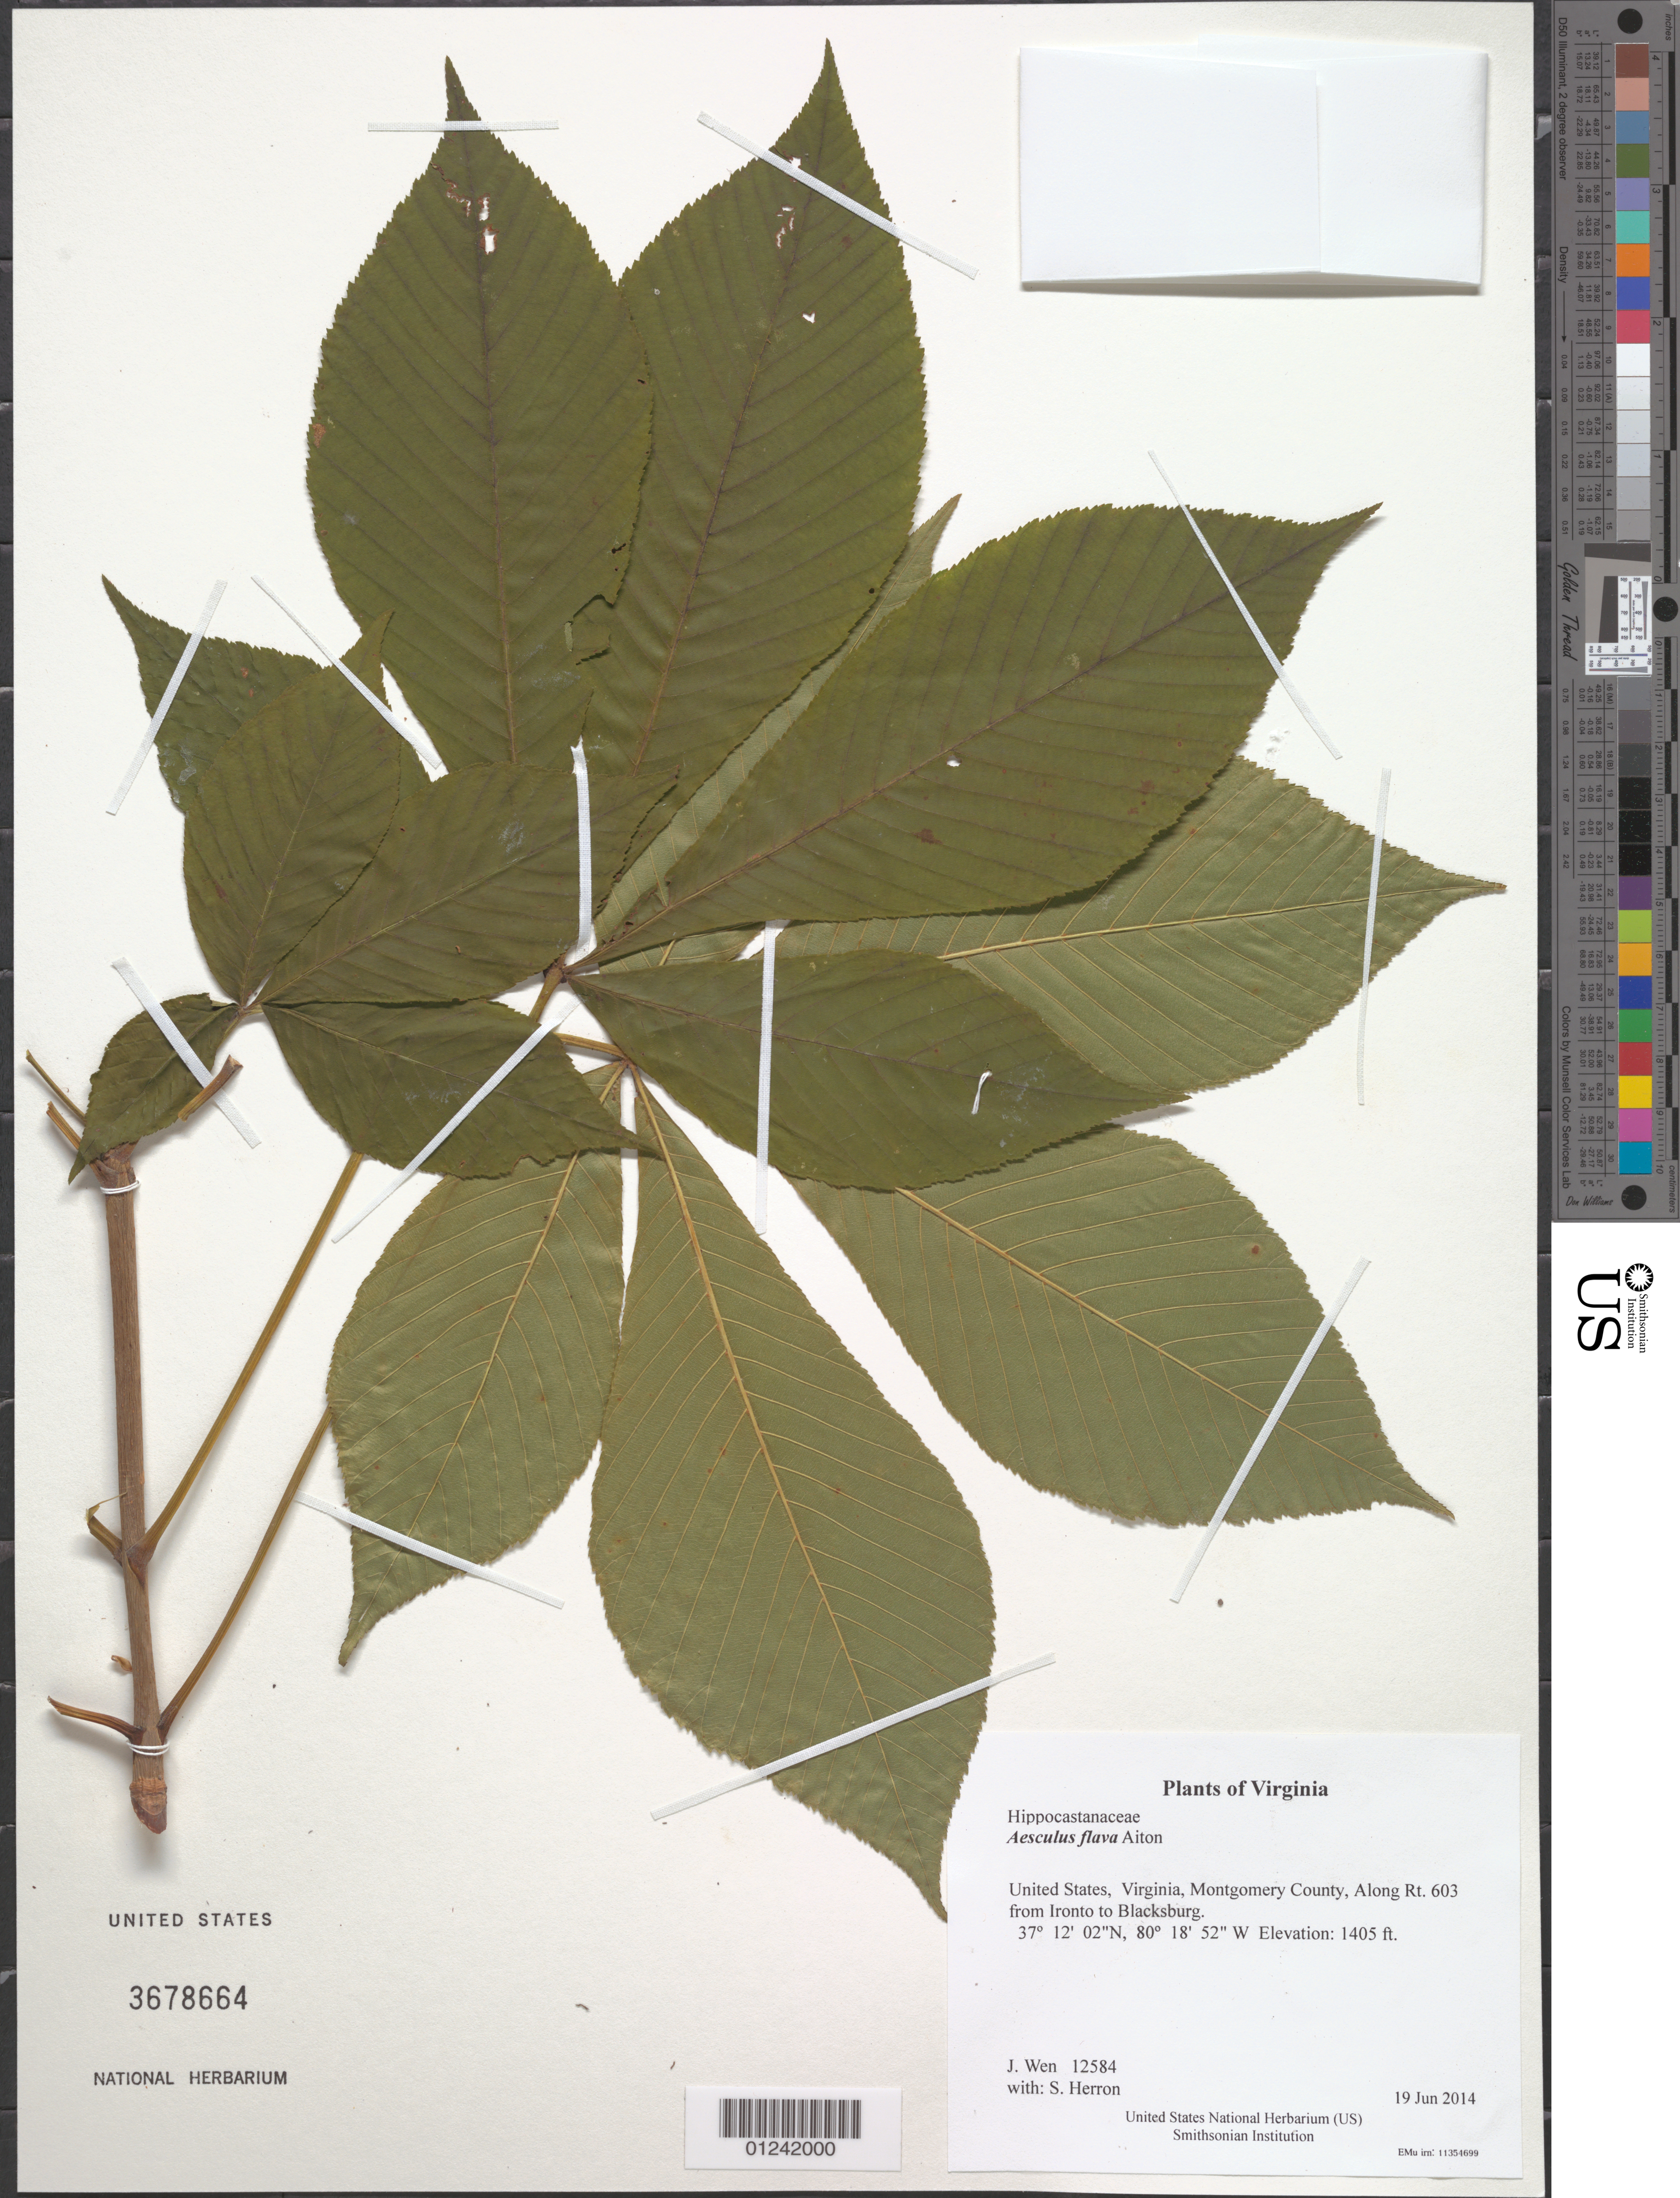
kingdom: Plantae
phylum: Tracheophyta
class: Magnoliopsida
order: Sapindales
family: Sapindaceae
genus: Aesculus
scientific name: Aesculus flava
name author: Sol.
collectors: J. Wen & S. Herron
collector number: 12584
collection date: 2014-06-19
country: United States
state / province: Virginia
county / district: Montgomery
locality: Along Rt. 603 from Ironto to Blacksburg.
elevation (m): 428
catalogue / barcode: US 3678664